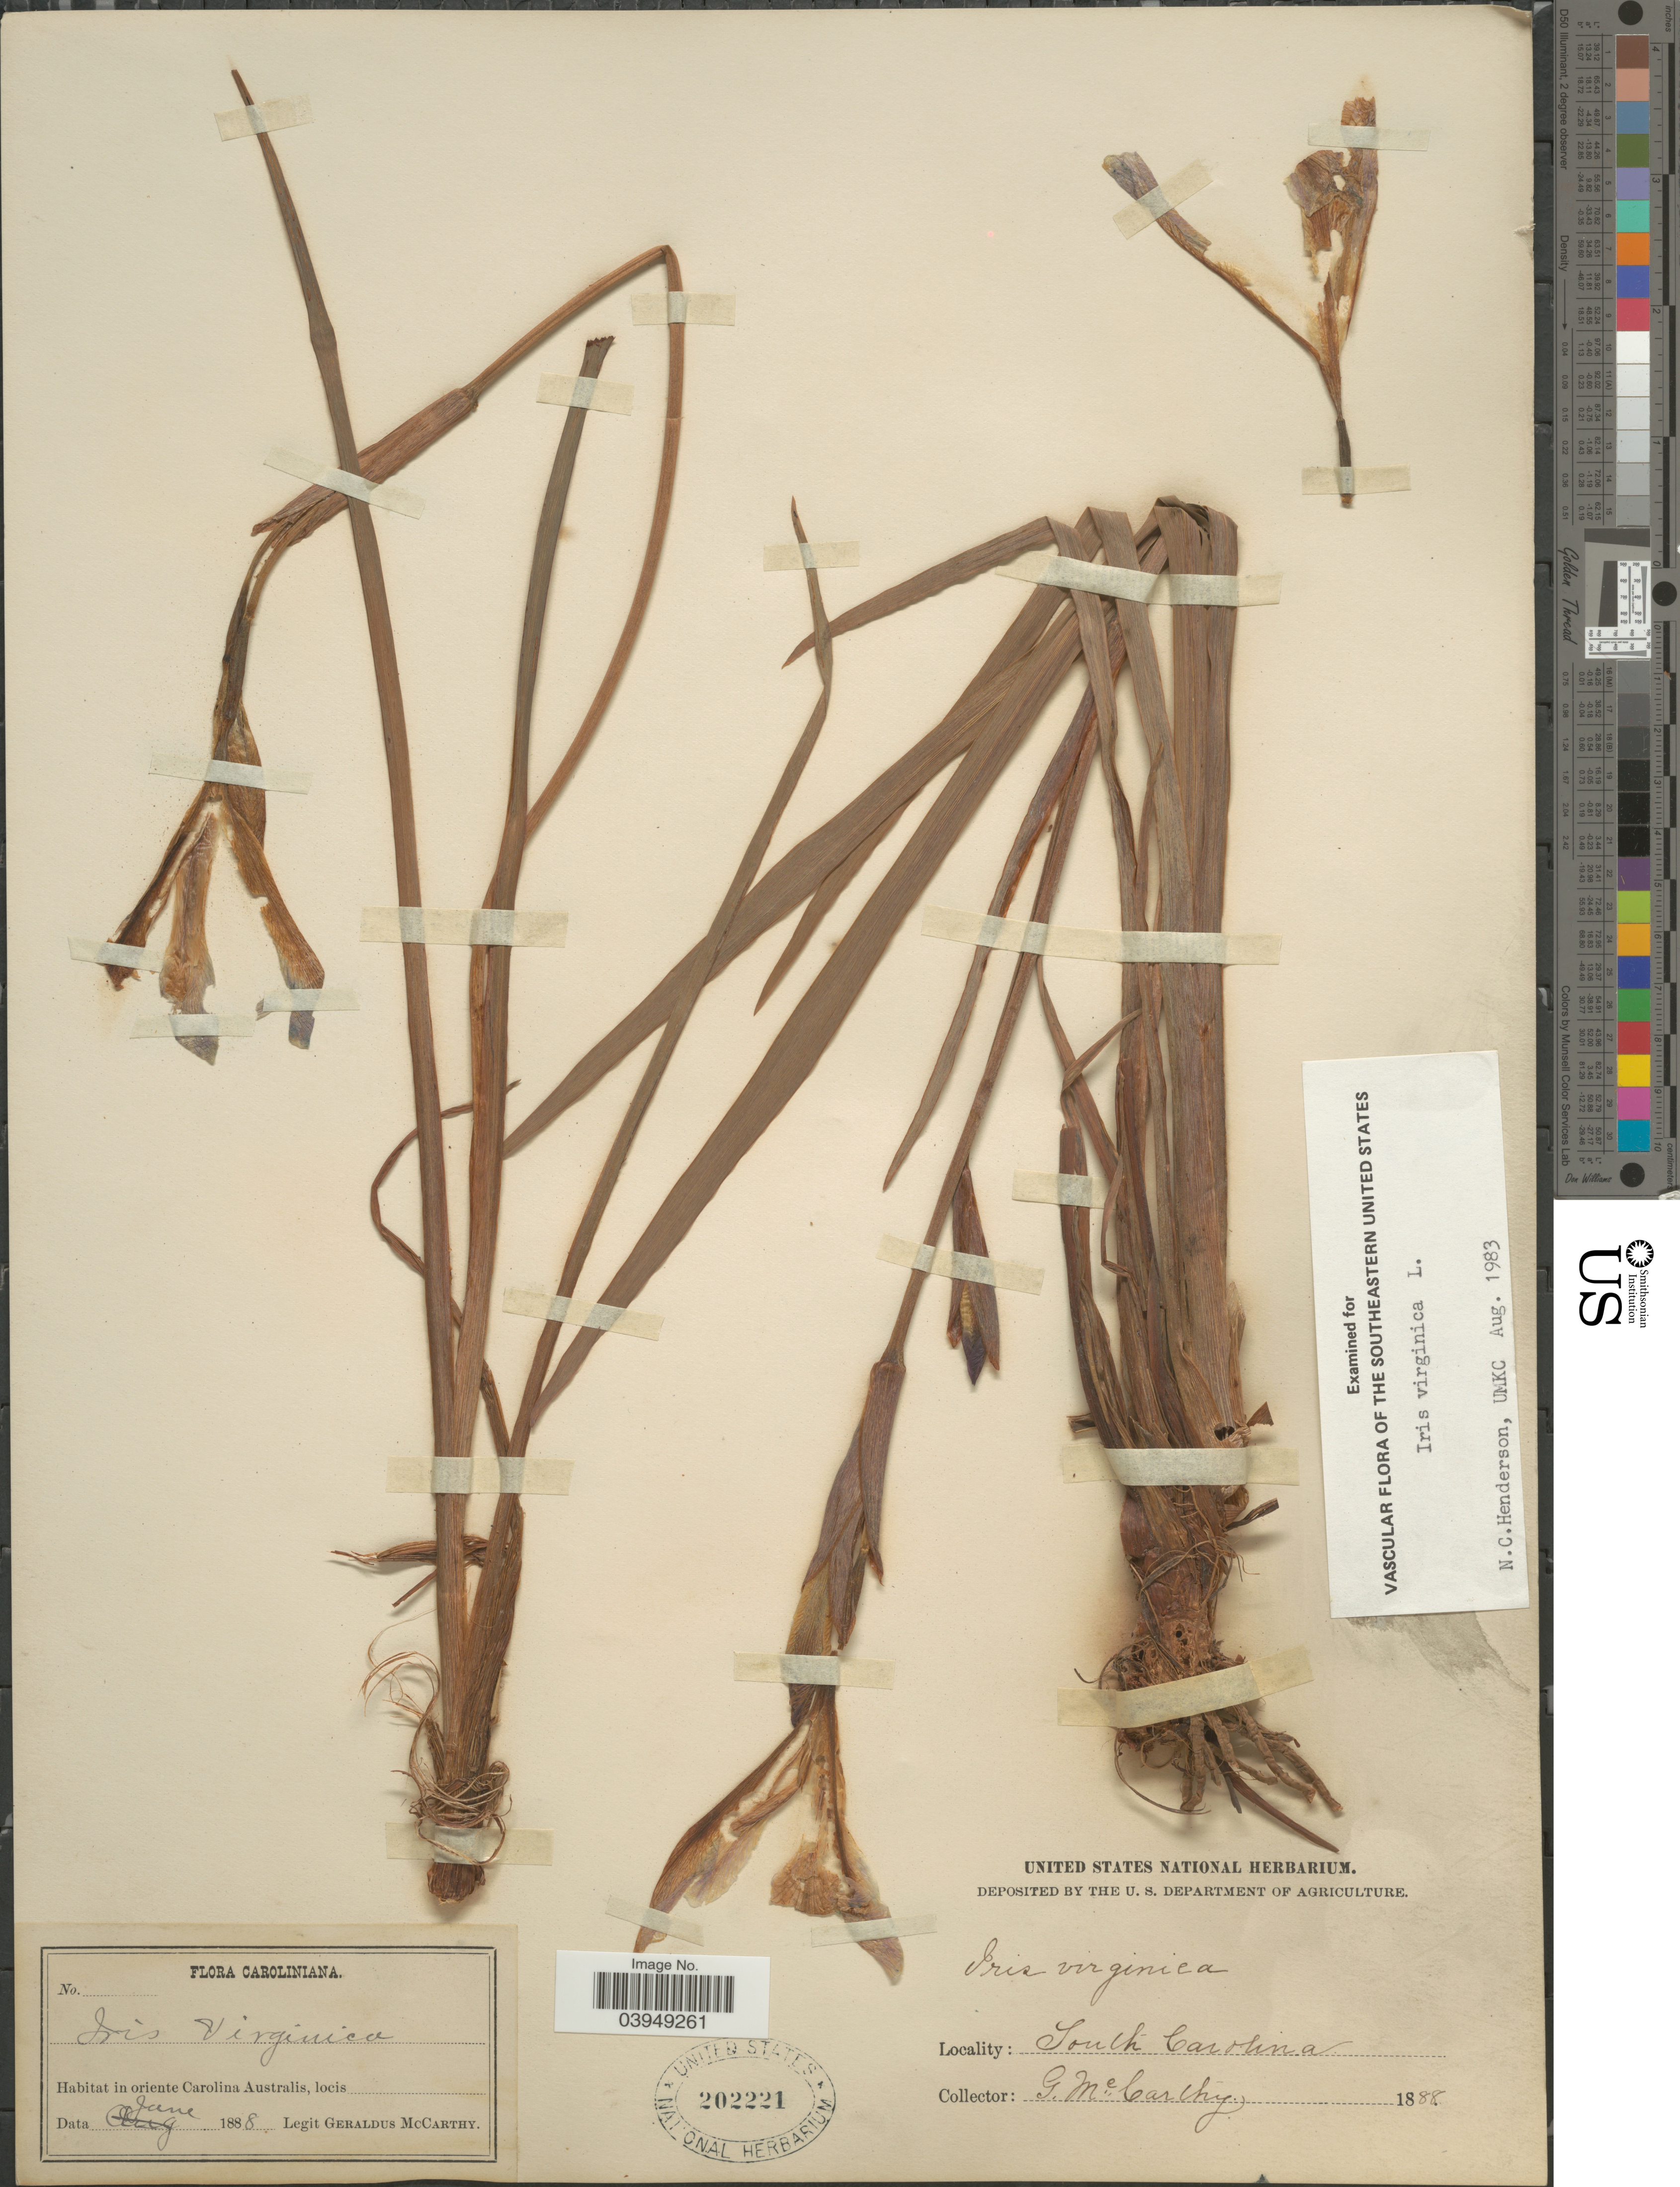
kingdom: Plantae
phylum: Tracheophyta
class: Liliopsida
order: Asparagales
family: Iridaceae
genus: Iris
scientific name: Iris virginica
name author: L.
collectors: M. McCarthy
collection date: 1888-06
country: United States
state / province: South Carolina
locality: In oriente Carolina Australis.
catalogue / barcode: US 202221